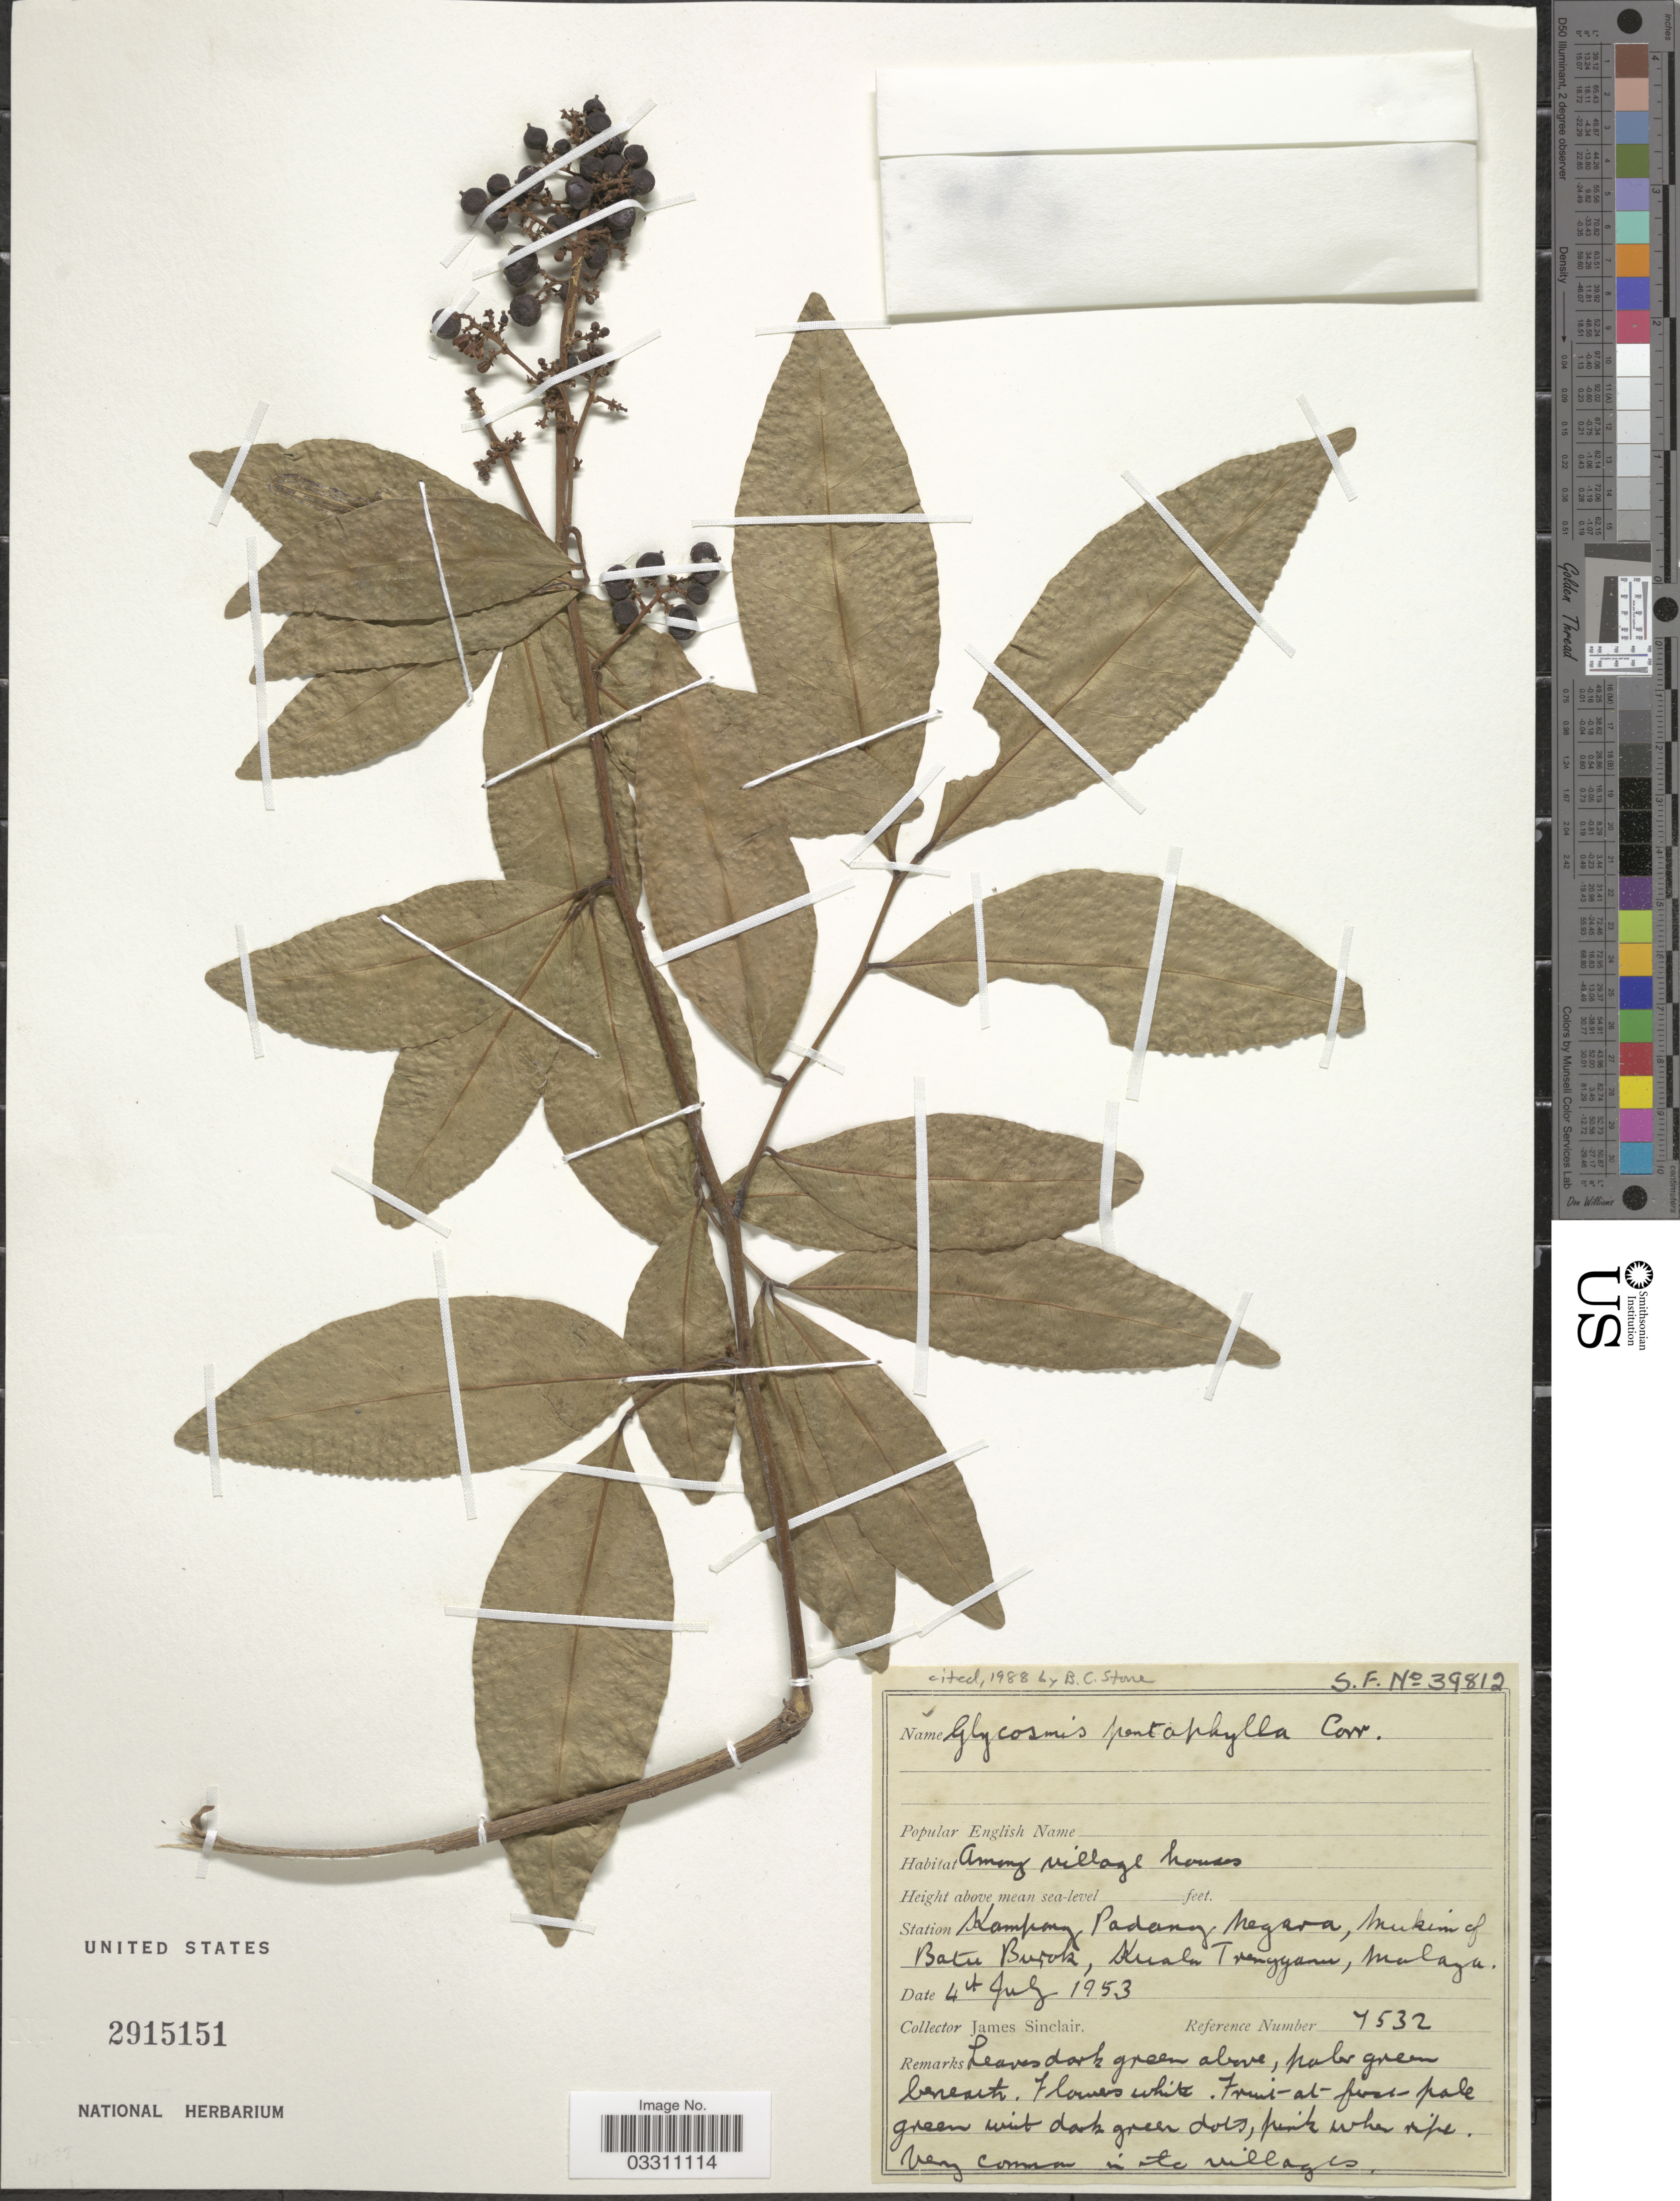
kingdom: Plantae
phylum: Tracheophyta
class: Magnoliopsida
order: Sapindales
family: Rutaceae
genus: Glycosmis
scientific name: Glycosmis pentaphylla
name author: (Retz.) DC.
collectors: J. Sinclair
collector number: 7532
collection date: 1953-07-04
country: Malaysia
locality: Station Kampong Padang Negara, Mukim of Batu Burok, Kuala Trengganu, Malaya.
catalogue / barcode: US 2915151